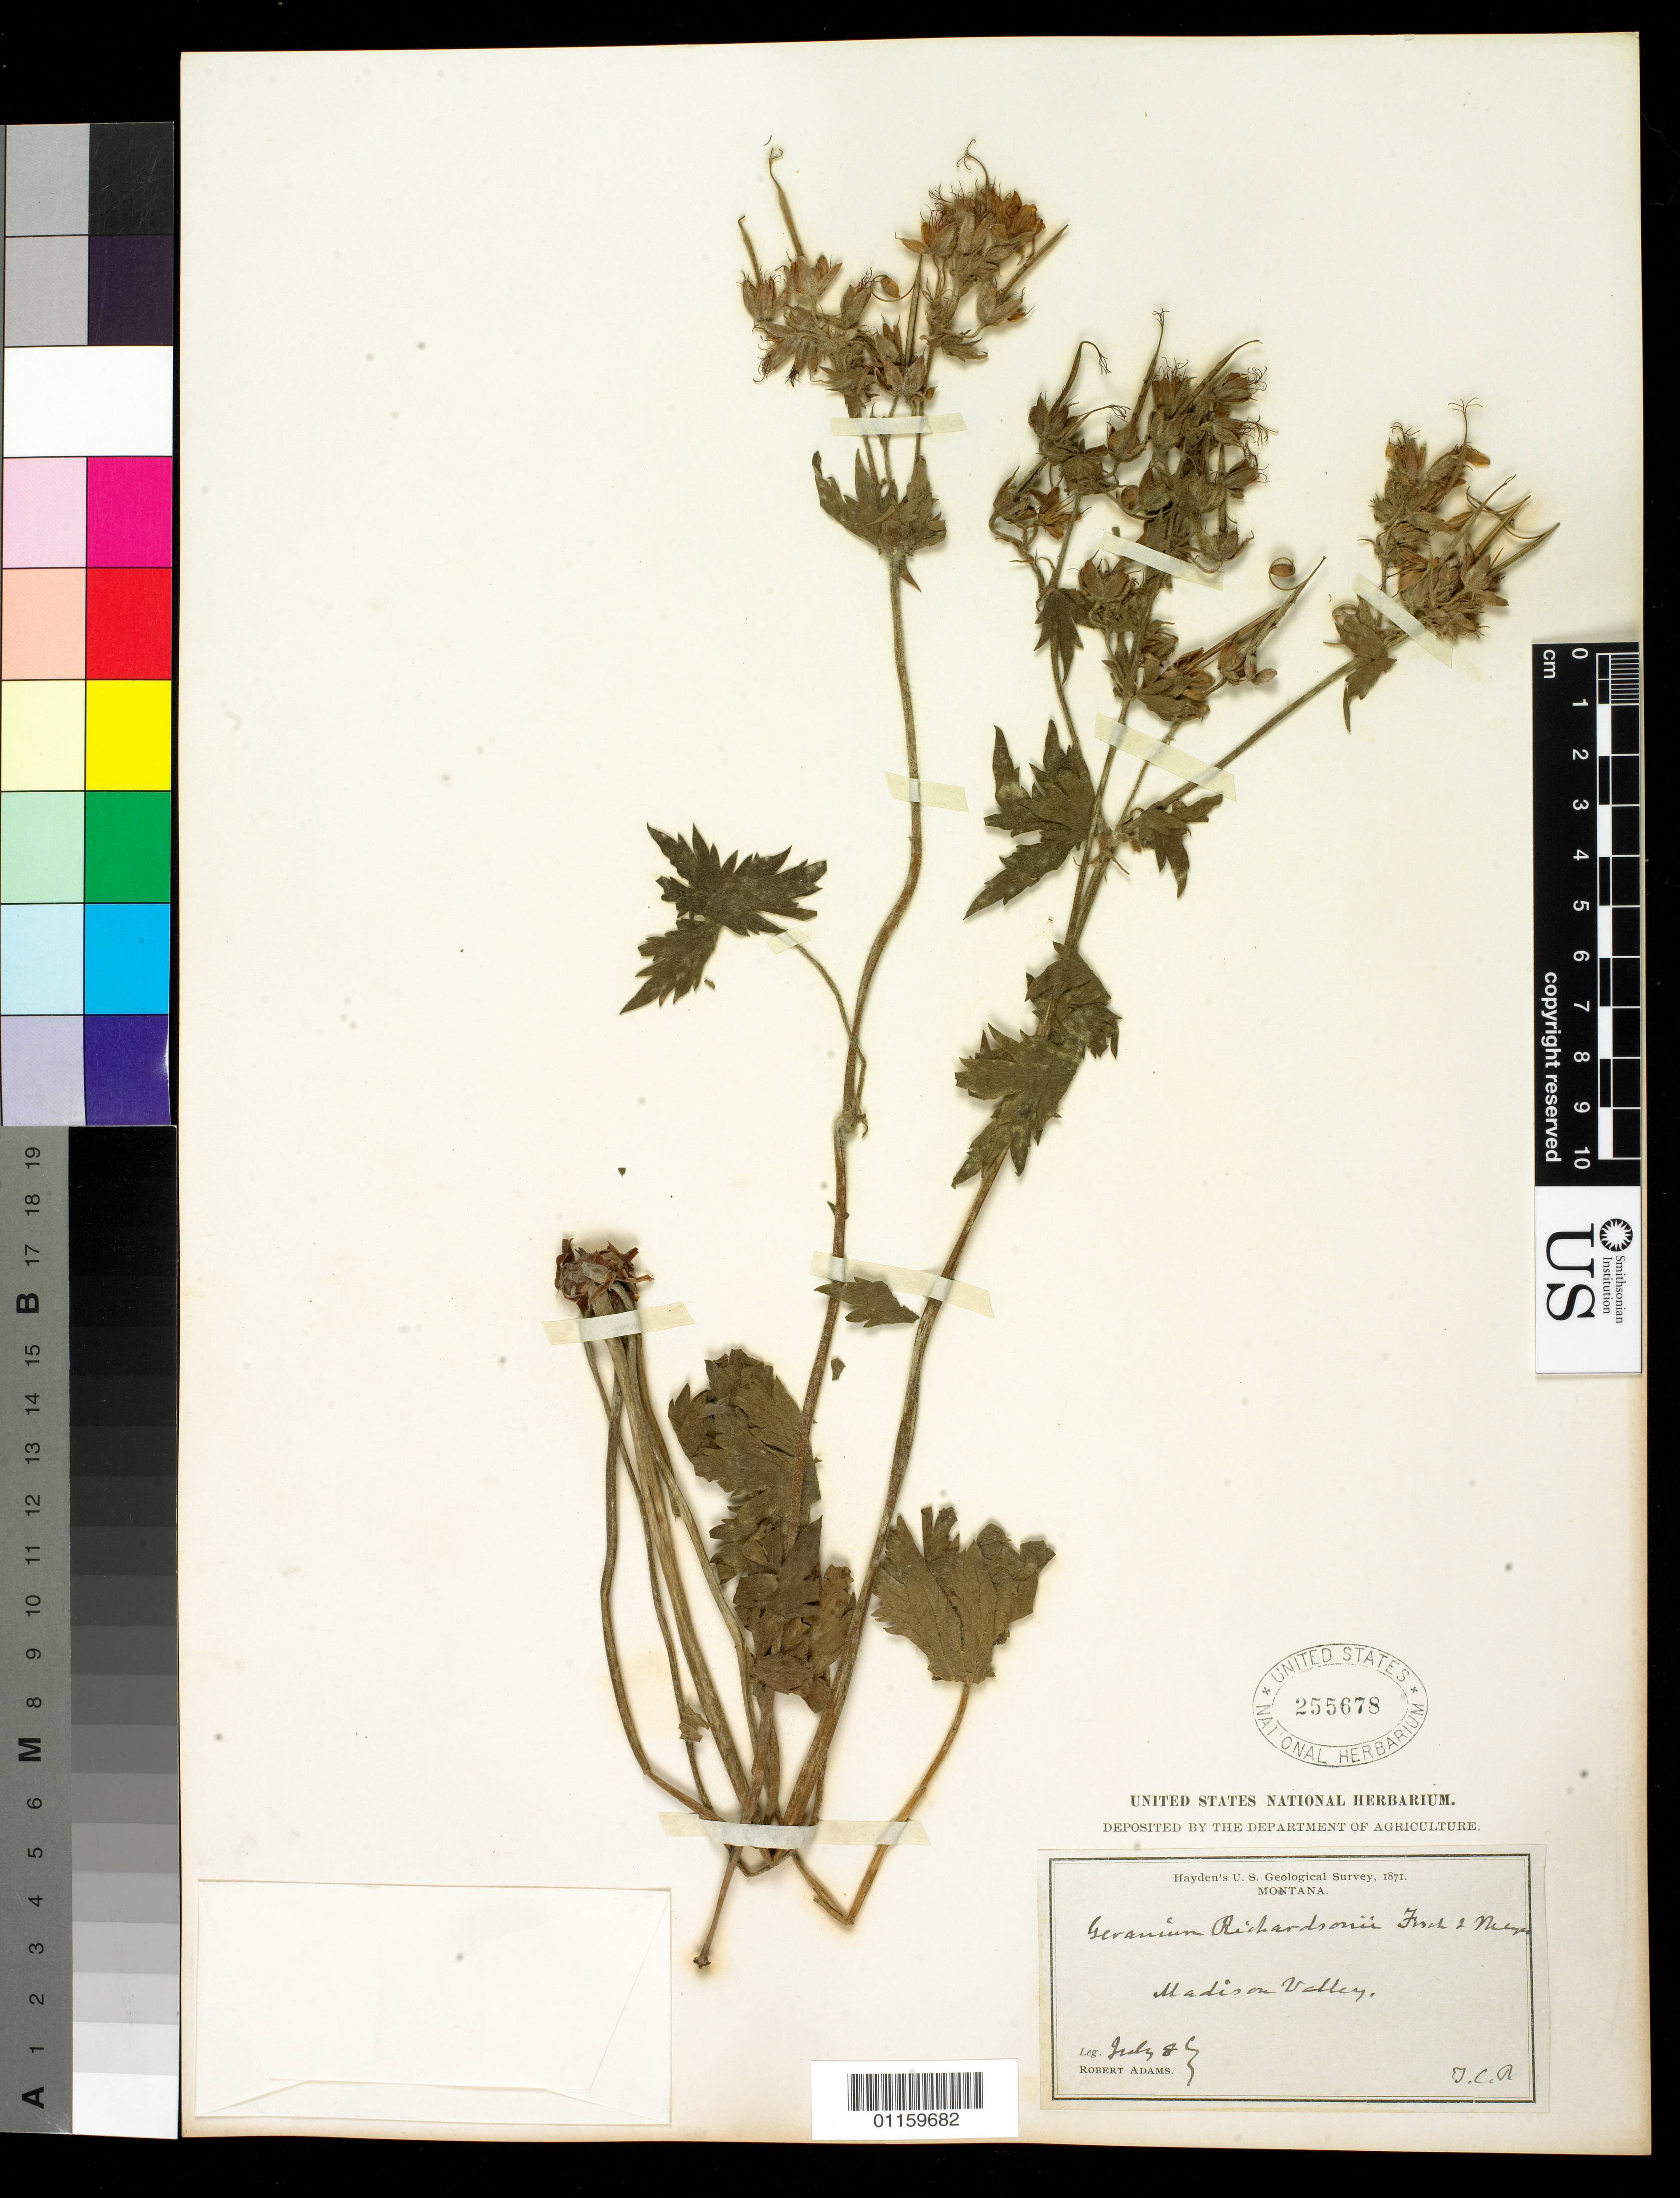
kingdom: Plantae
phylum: Tracheophyta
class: Magnoliopsida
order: Geraniales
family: Geraniaceae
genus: Geranium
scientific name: Geranium richardsonii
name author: Fisch. & Trautv.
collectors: R. Adams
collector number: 1167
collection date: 1871-07-08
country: United States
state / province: Montana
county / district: Madison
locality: Madison Valley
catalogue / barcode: US 255678